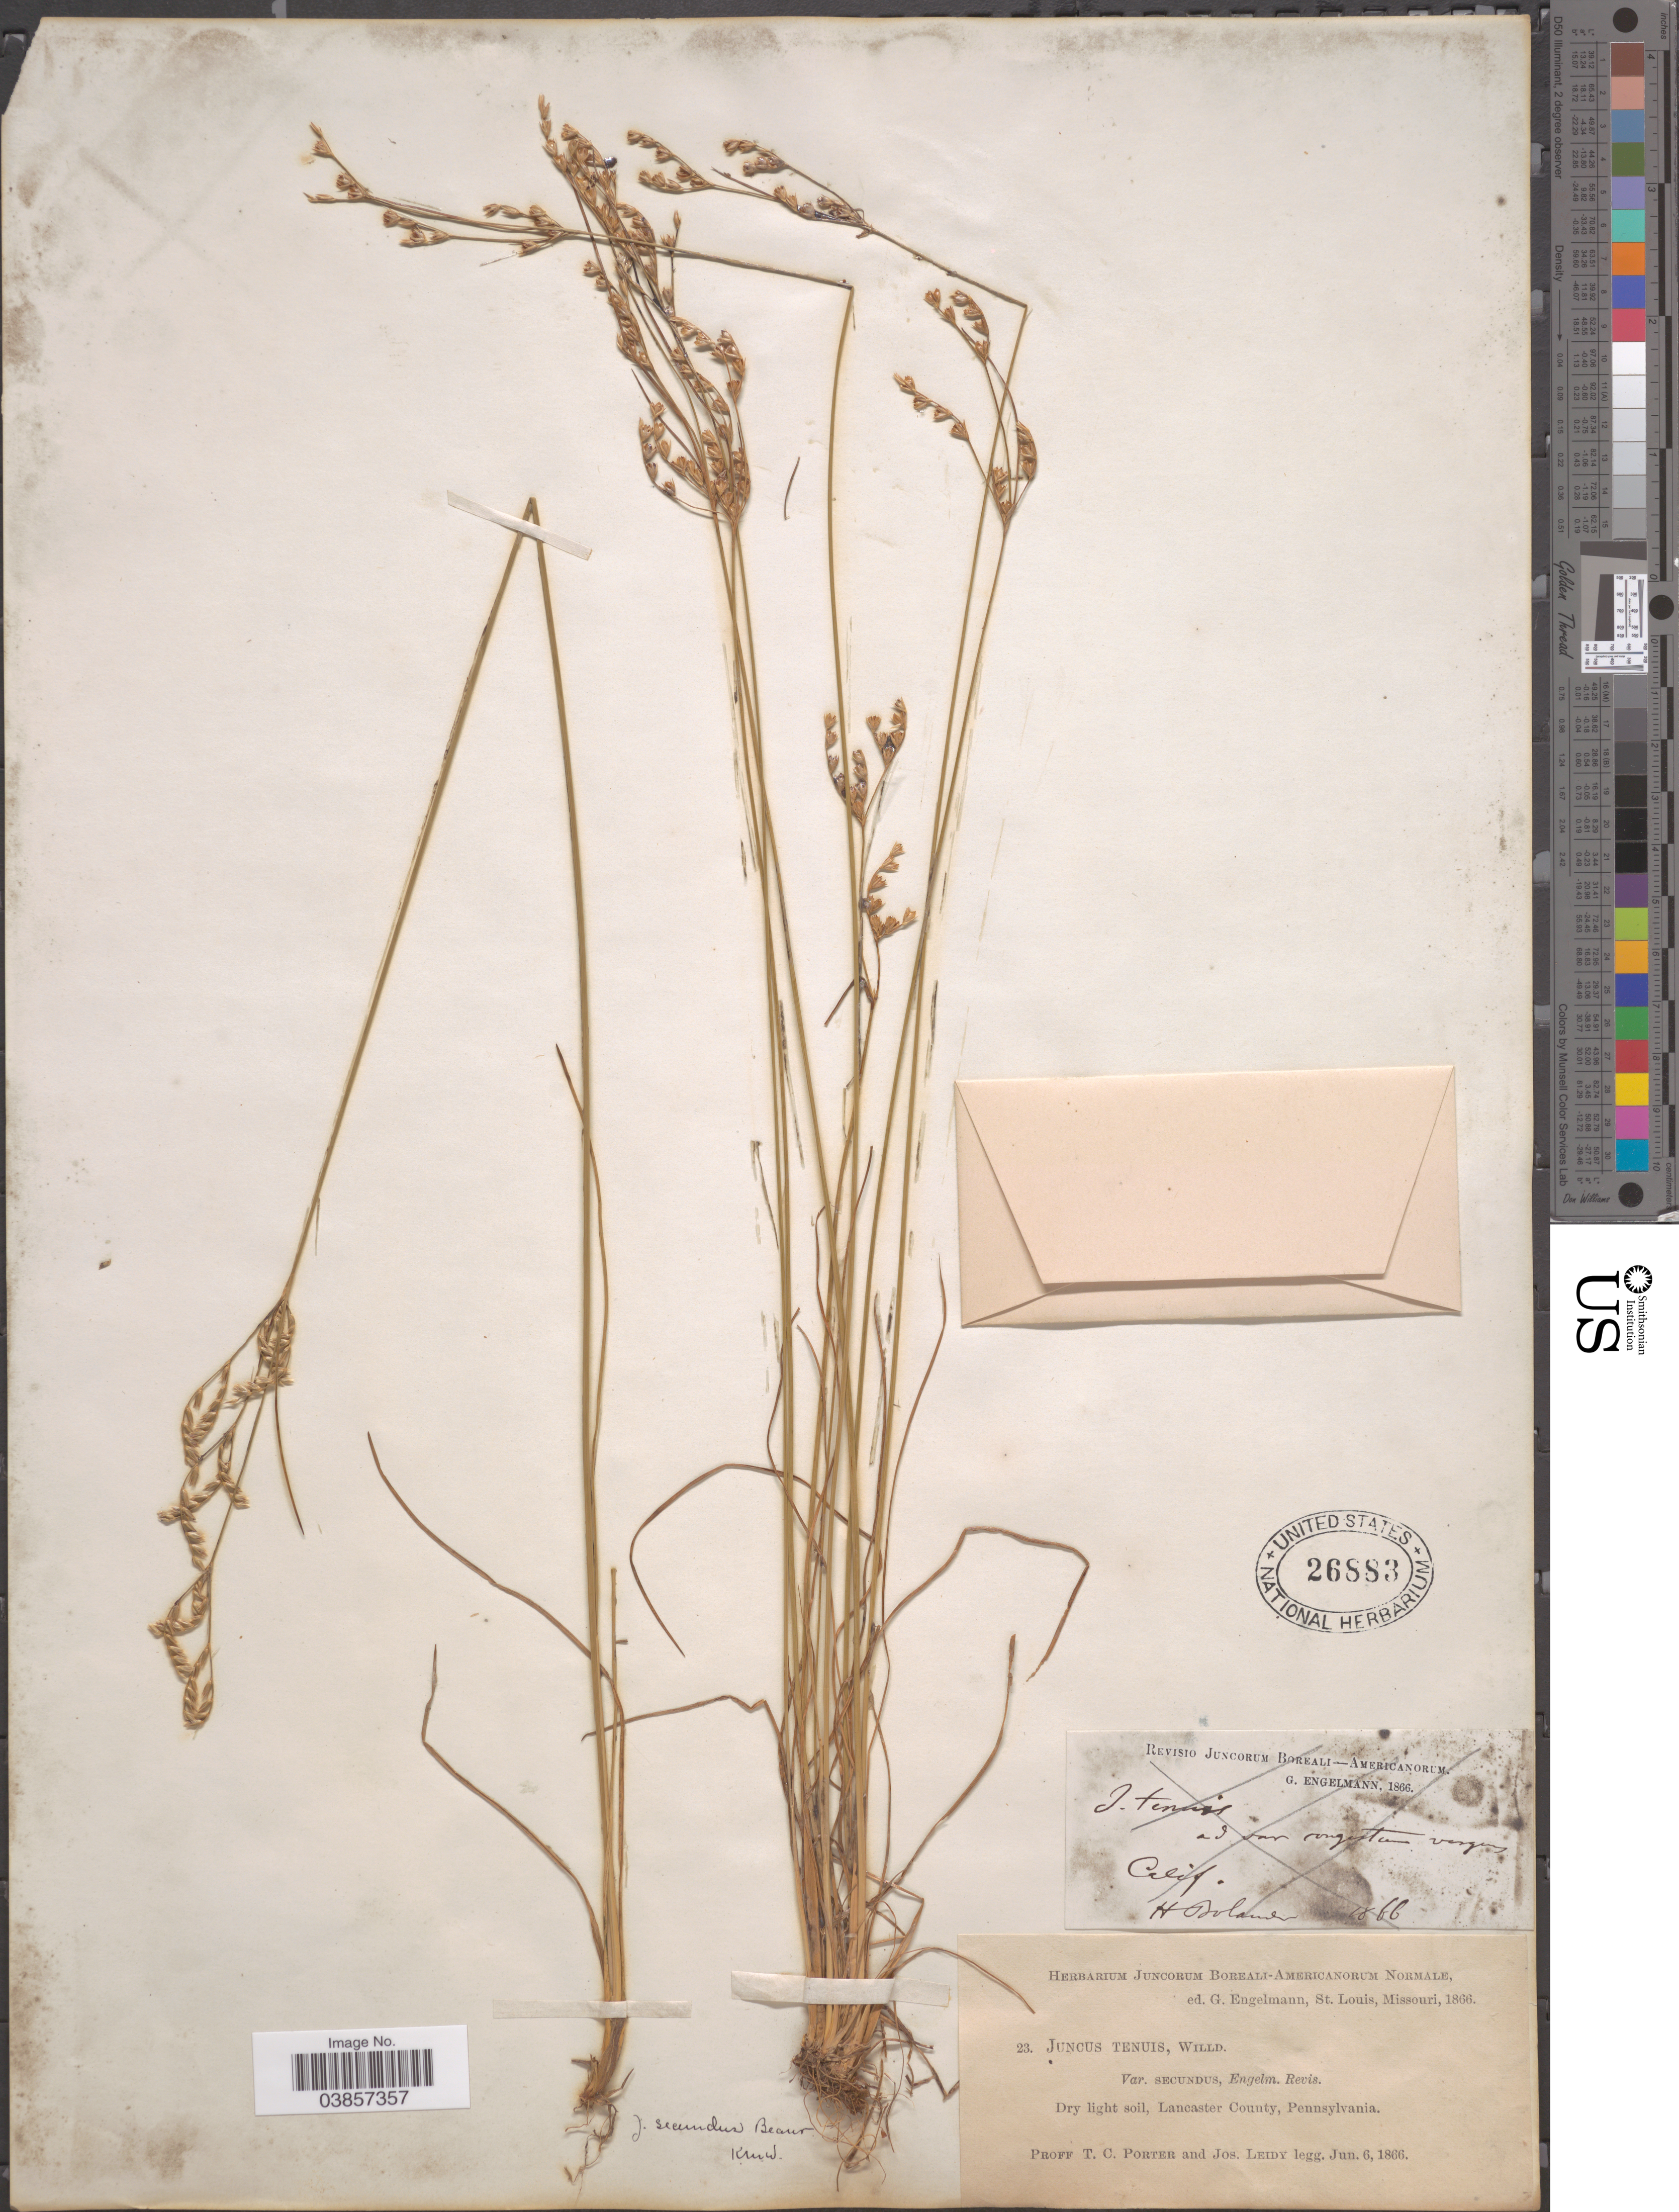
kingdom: Plantae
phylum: Tracheophyta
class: Liliopsida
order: Poales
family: Juncaceae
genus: Juncus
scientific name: Juncus secundus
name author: P. Beauv.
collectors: T. Porter & J. Leidy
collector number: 23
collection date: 1866-06-06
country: United States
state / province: Pennsylvania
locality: Lancaster County.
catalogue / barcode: US 26883